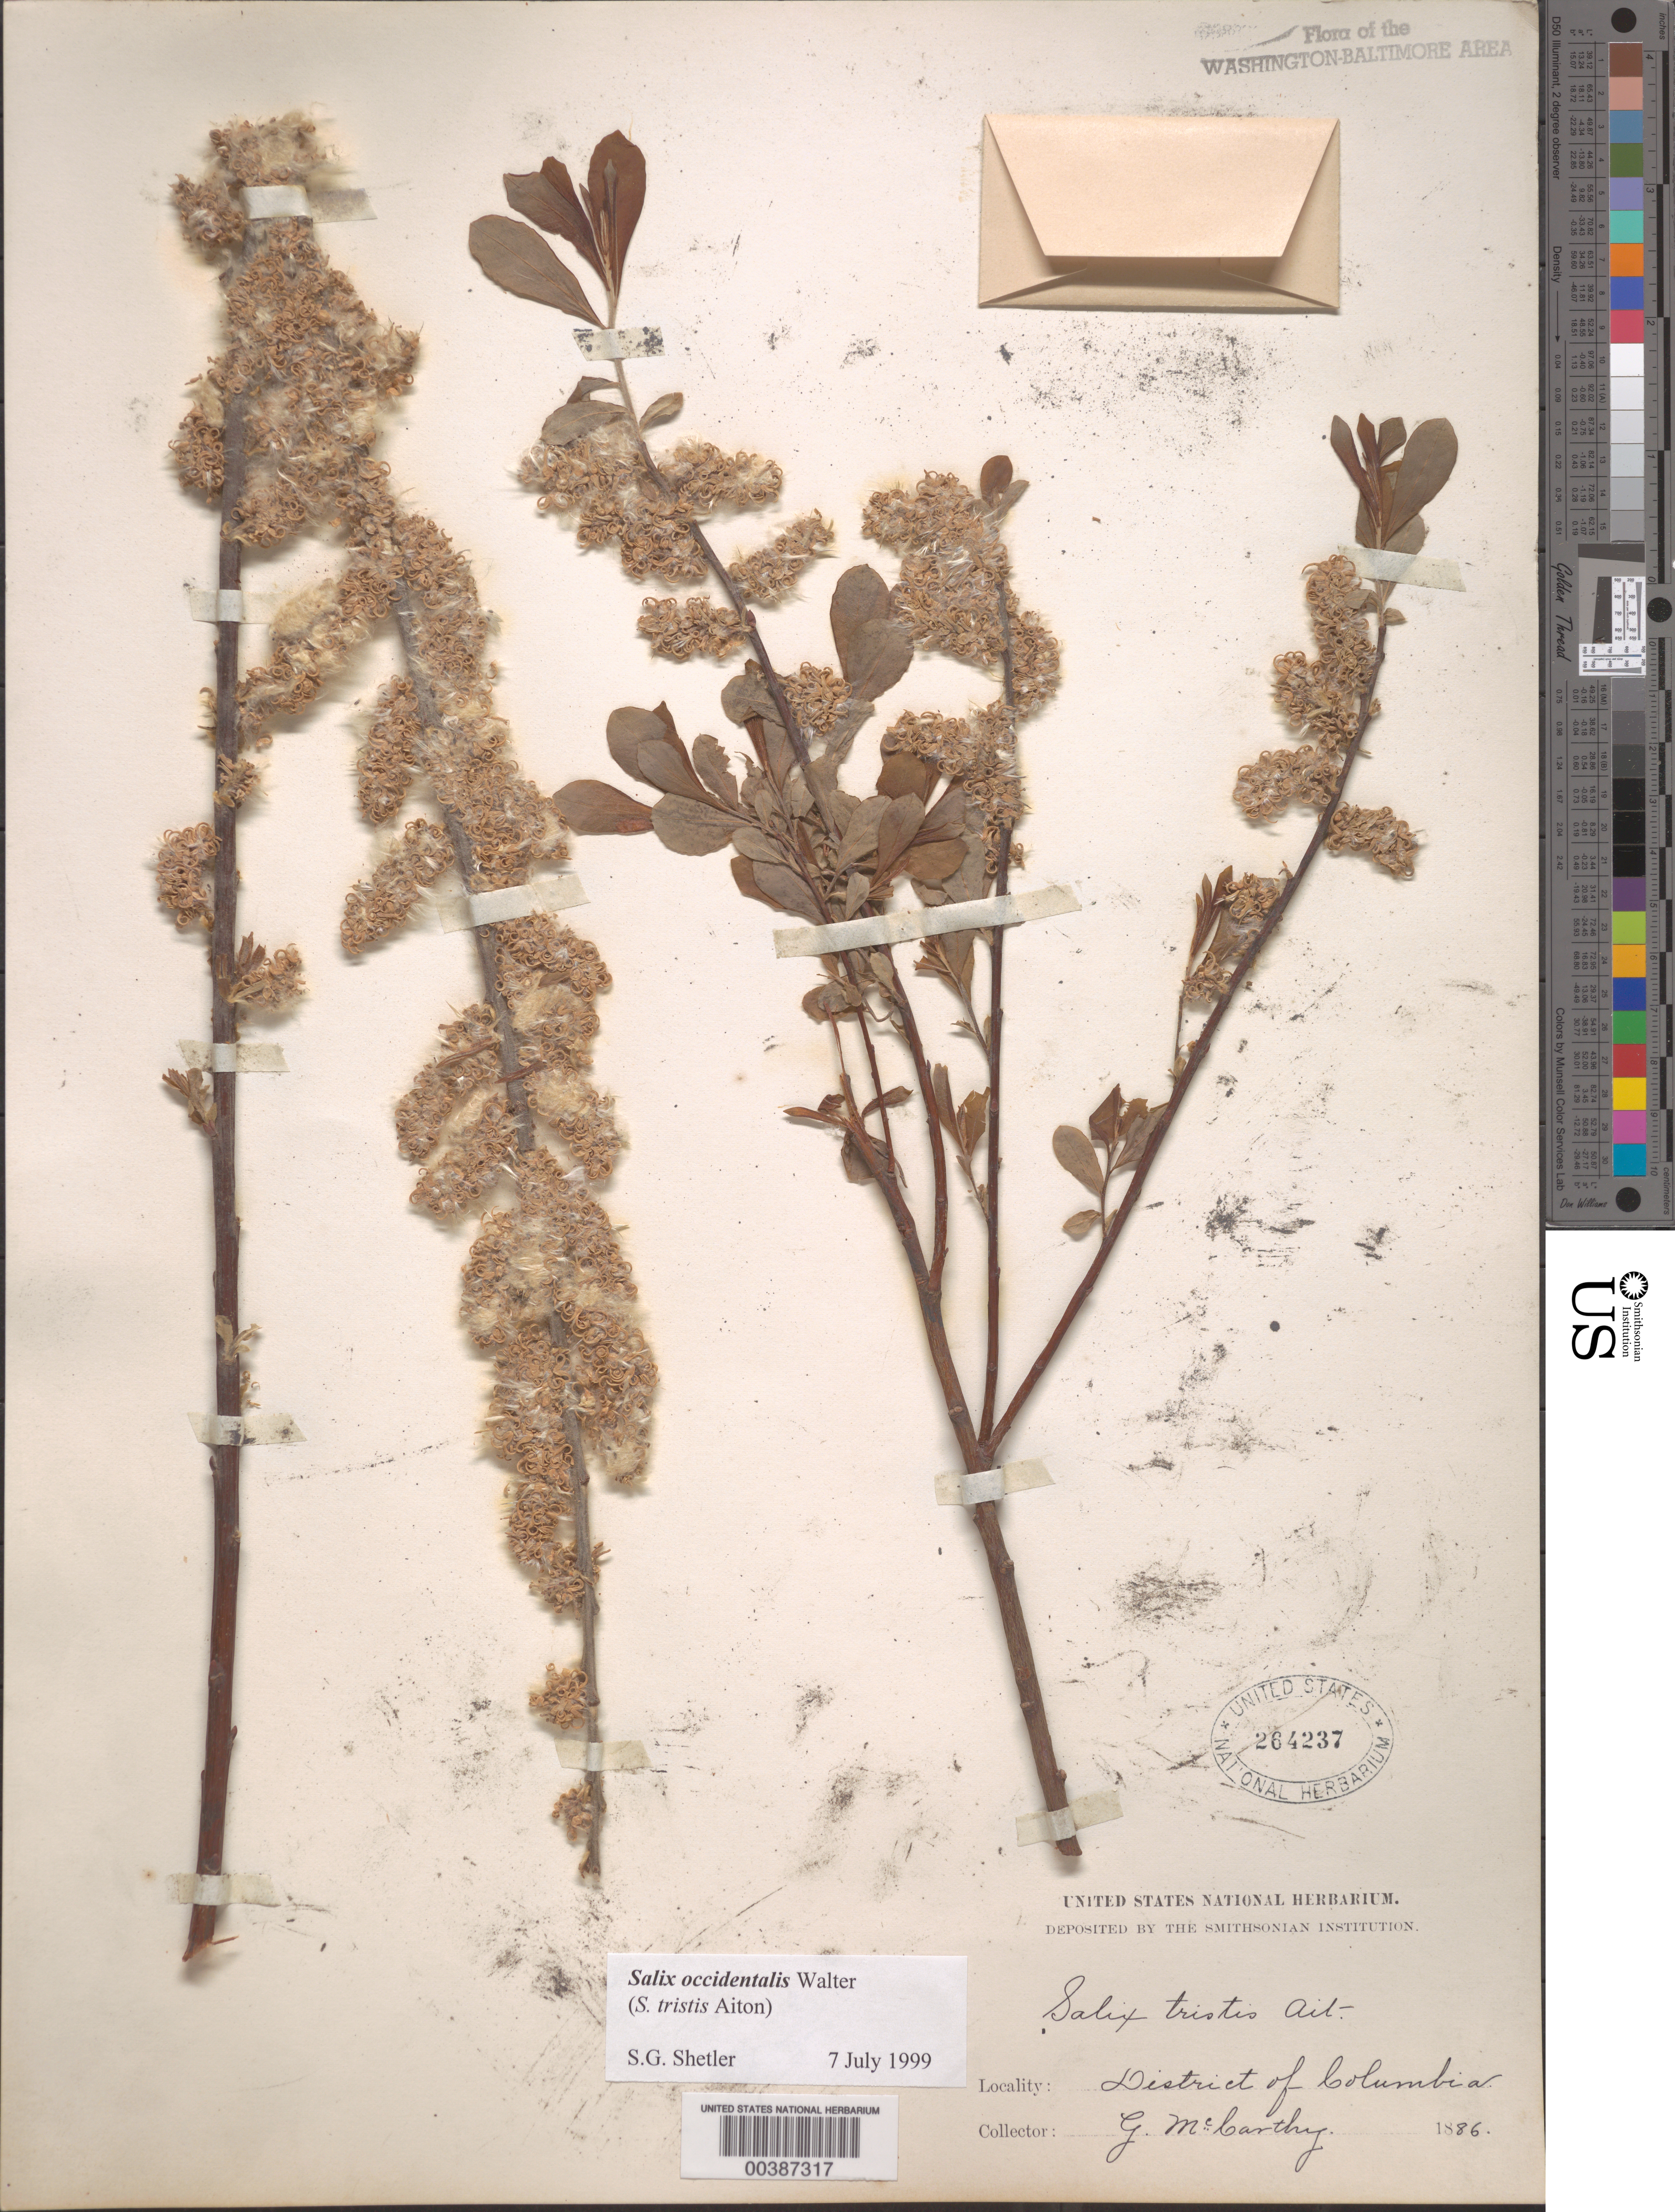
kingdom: Plantae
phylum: Tracheophyta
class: Magnoliopsida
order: Malpighiales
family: Salicaceae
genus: Salix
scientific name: Salix occidentalis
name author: Walter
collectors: G. McCarthy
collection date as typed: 1886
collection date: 1886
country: United States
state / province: District of Columbia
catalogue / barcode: US 264237